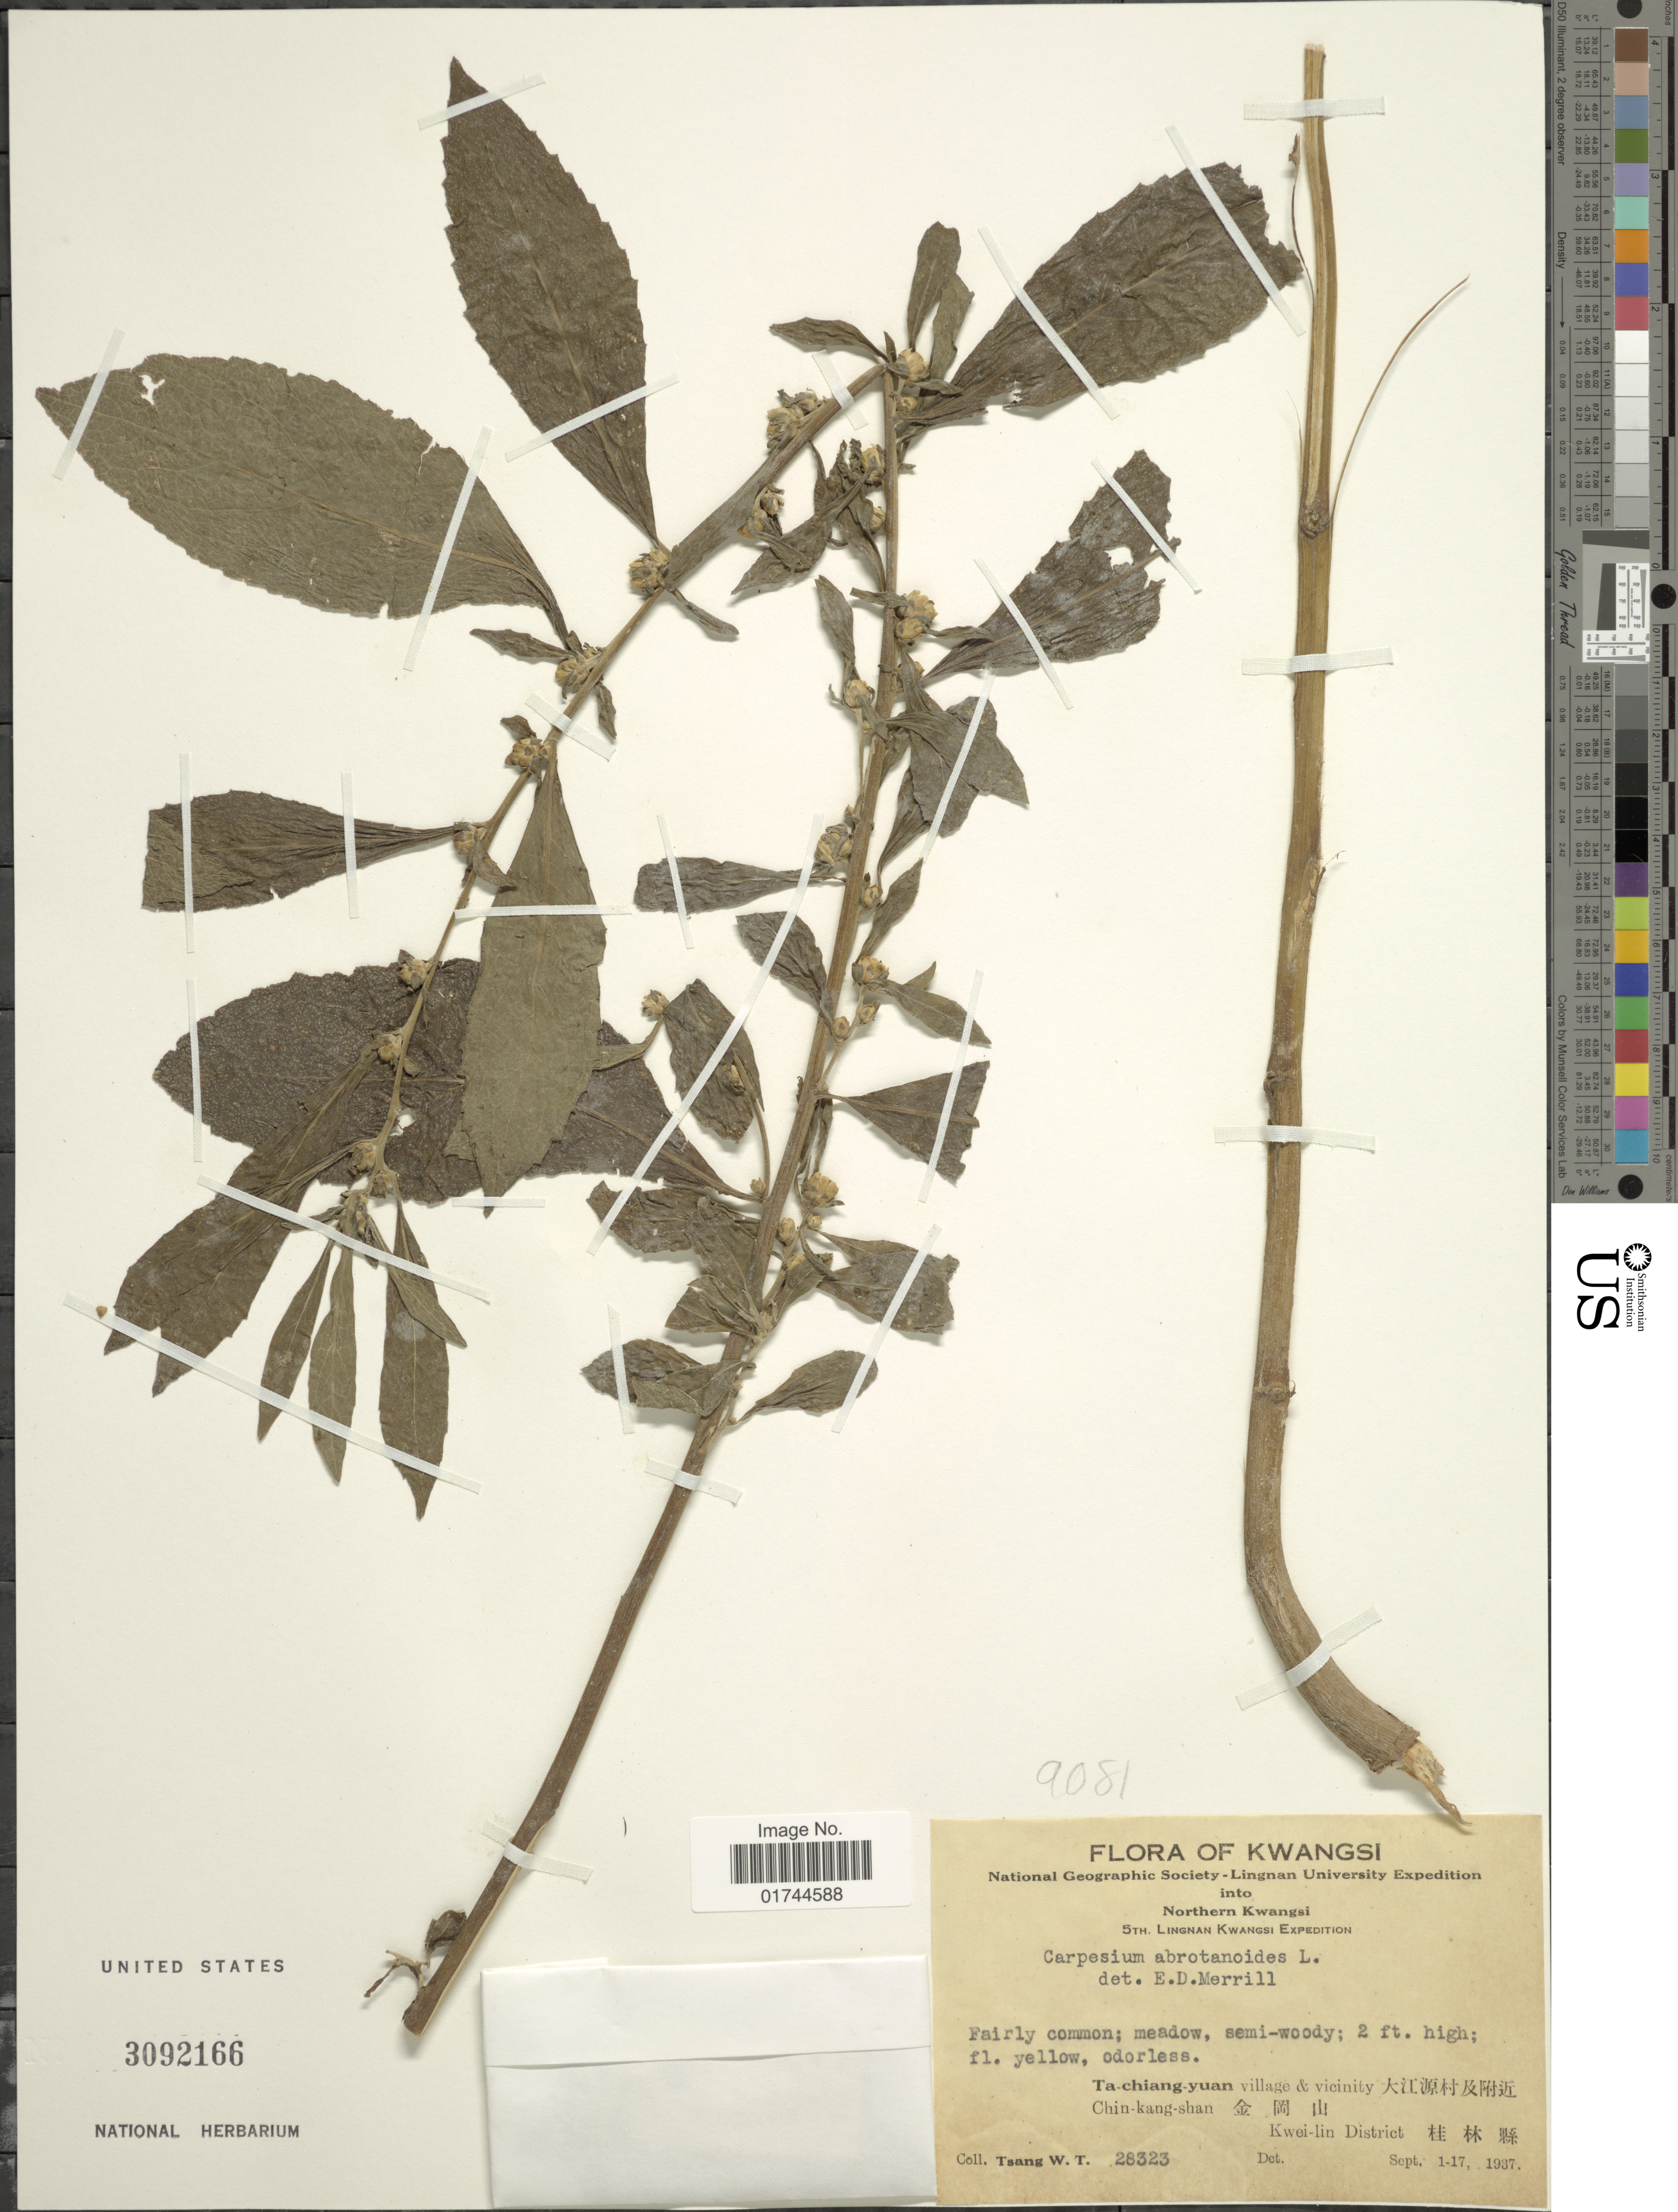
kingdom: Plantae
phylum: Tracheophyta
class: Magnoliopsida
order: Asterales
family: Asteraceae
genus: Carpesium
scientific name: Carpesium abrotanoides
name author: L.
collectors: W. T. Tsang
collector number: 28323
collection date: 1937-09-01/1937-09-17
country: China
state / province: Guangxi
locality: Kwangsi, Ta-chiang-yun village & vicinity, Chin-kang-shan, Kwei-lin District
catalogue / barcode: US 3092166